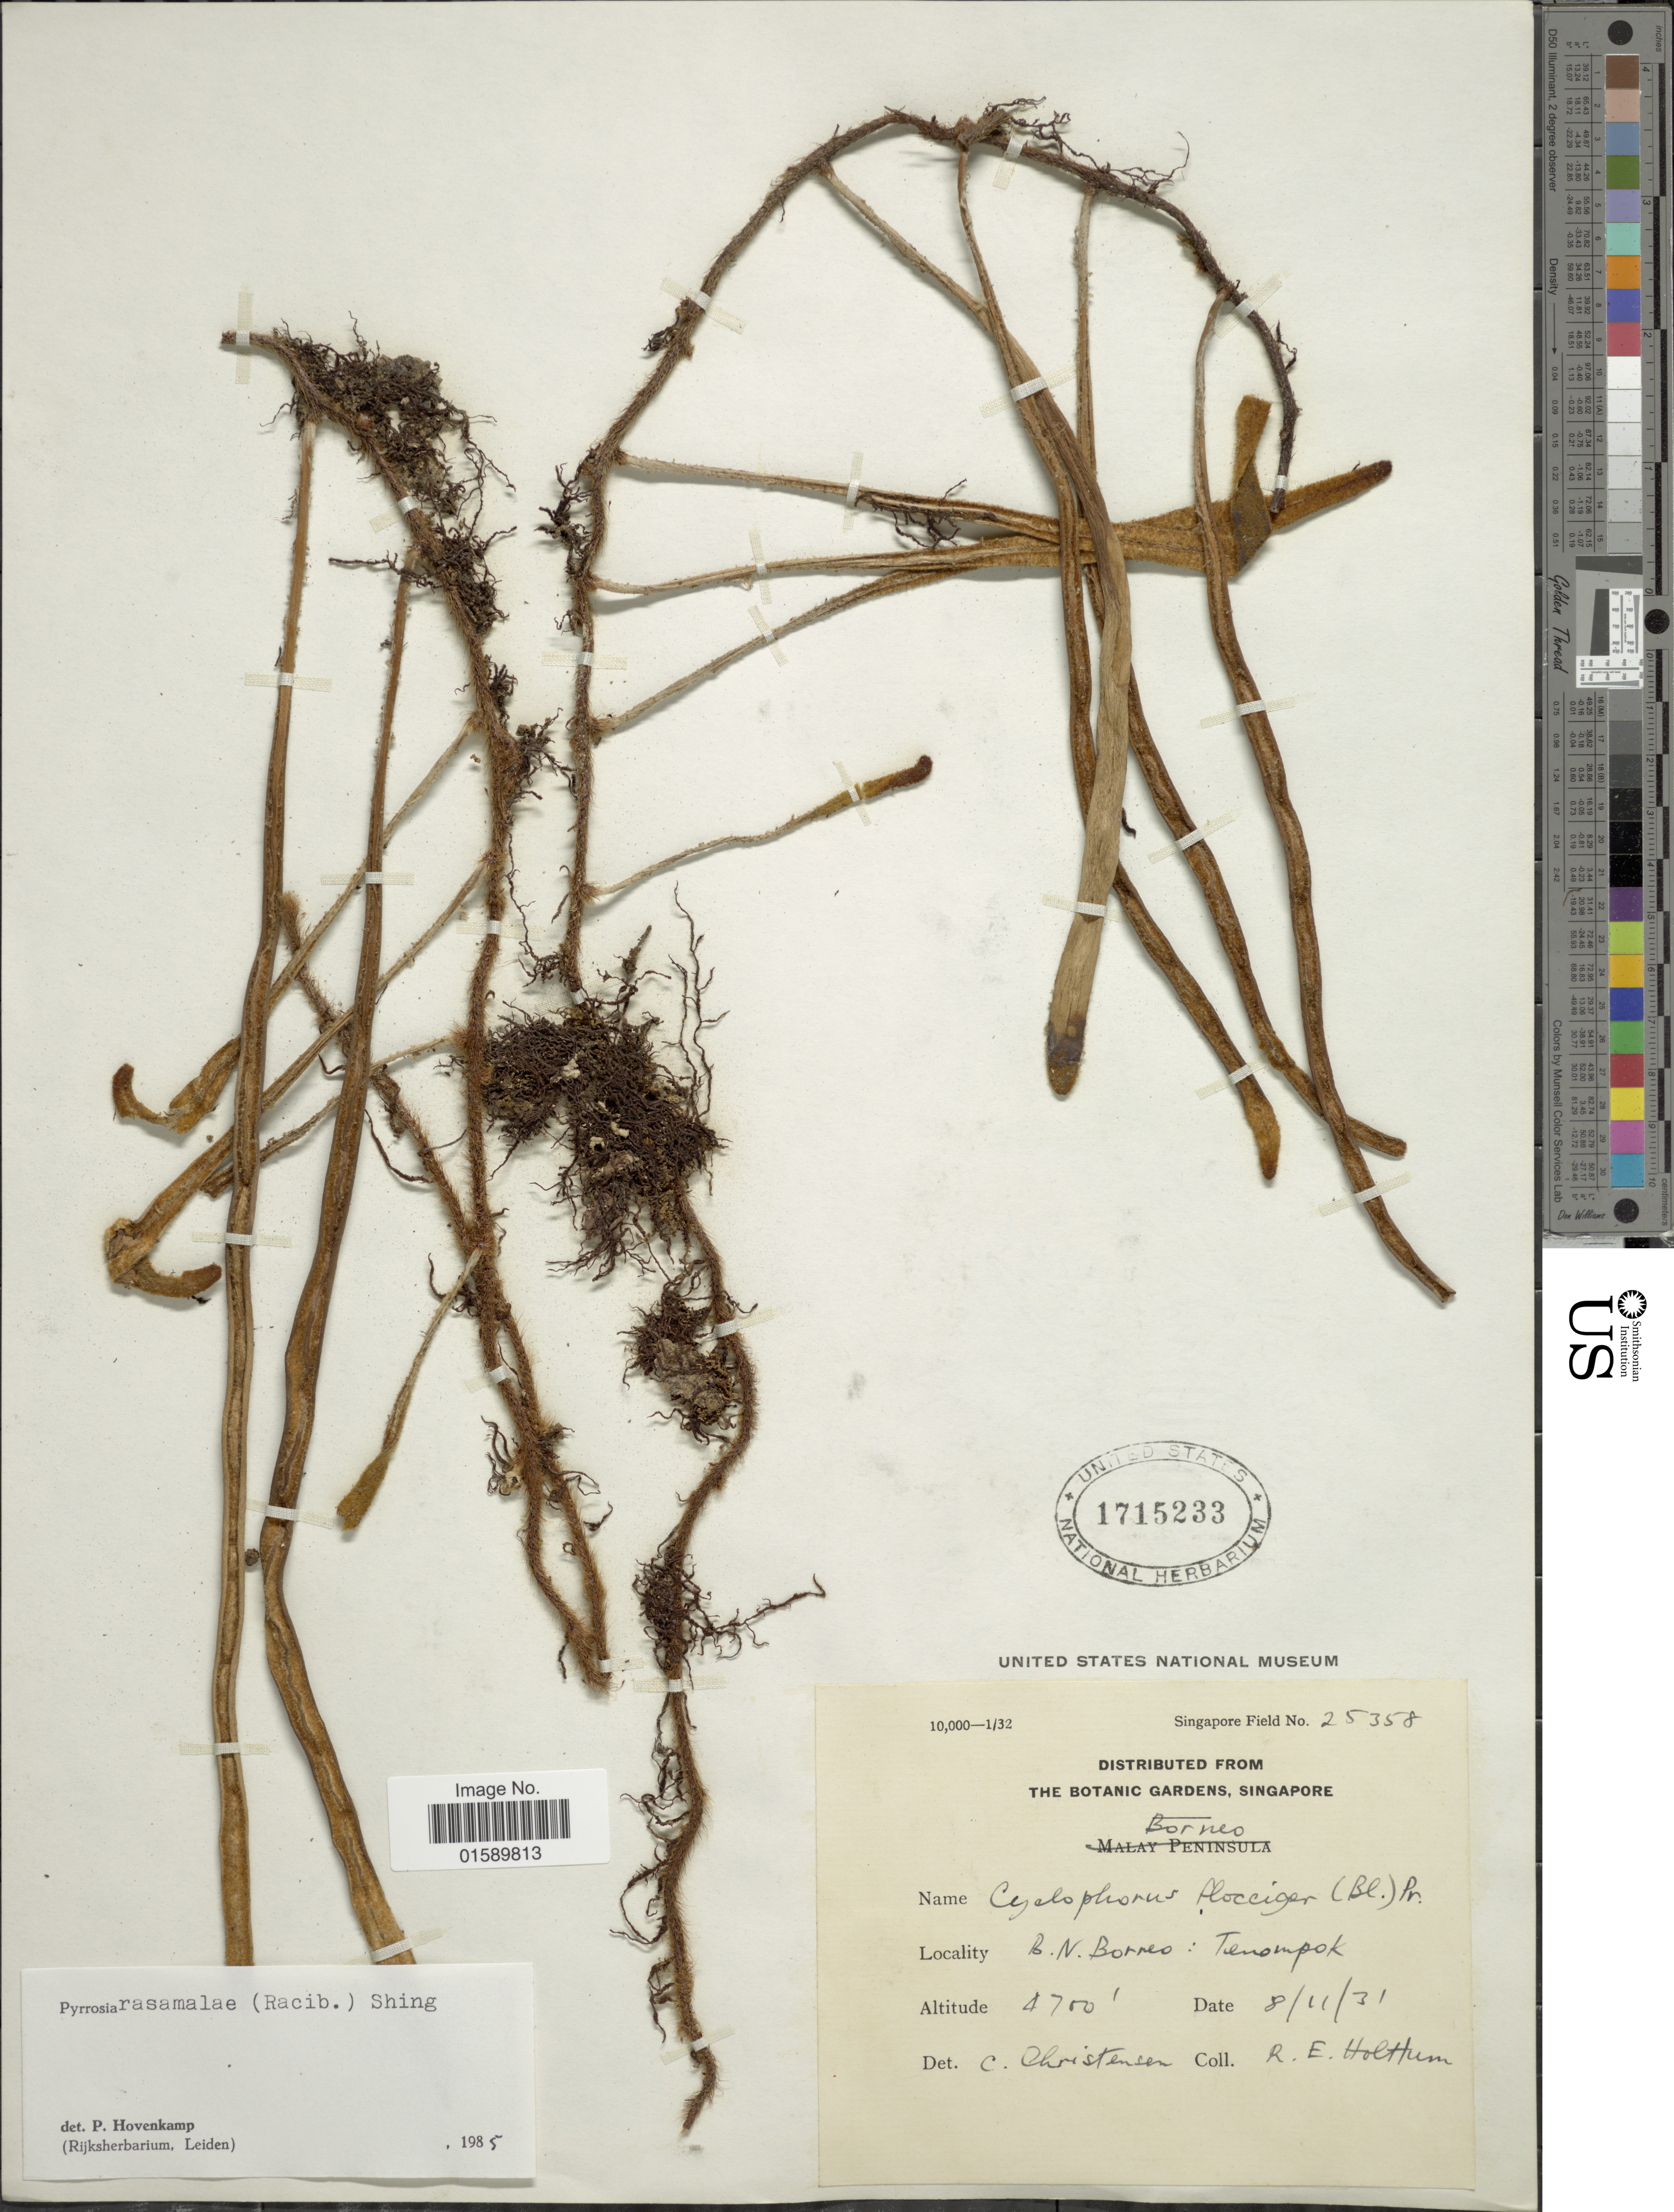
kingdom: Plantae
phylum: Tracheophyta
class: Polypodiopsida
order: Polypodiales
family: Polypodiaceae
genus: Pyrrosia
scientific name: Pyrrosia rasamalae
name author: (Racib.) K.H. Shing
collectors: R. E. Holttum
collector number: Singapore Field 25358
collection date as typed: Transcribed d/m/y: 8/11/31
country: Malaysia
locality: Borneo. B.N. Borneo: Tenompok.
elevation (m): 1433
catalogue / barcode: US 1715233